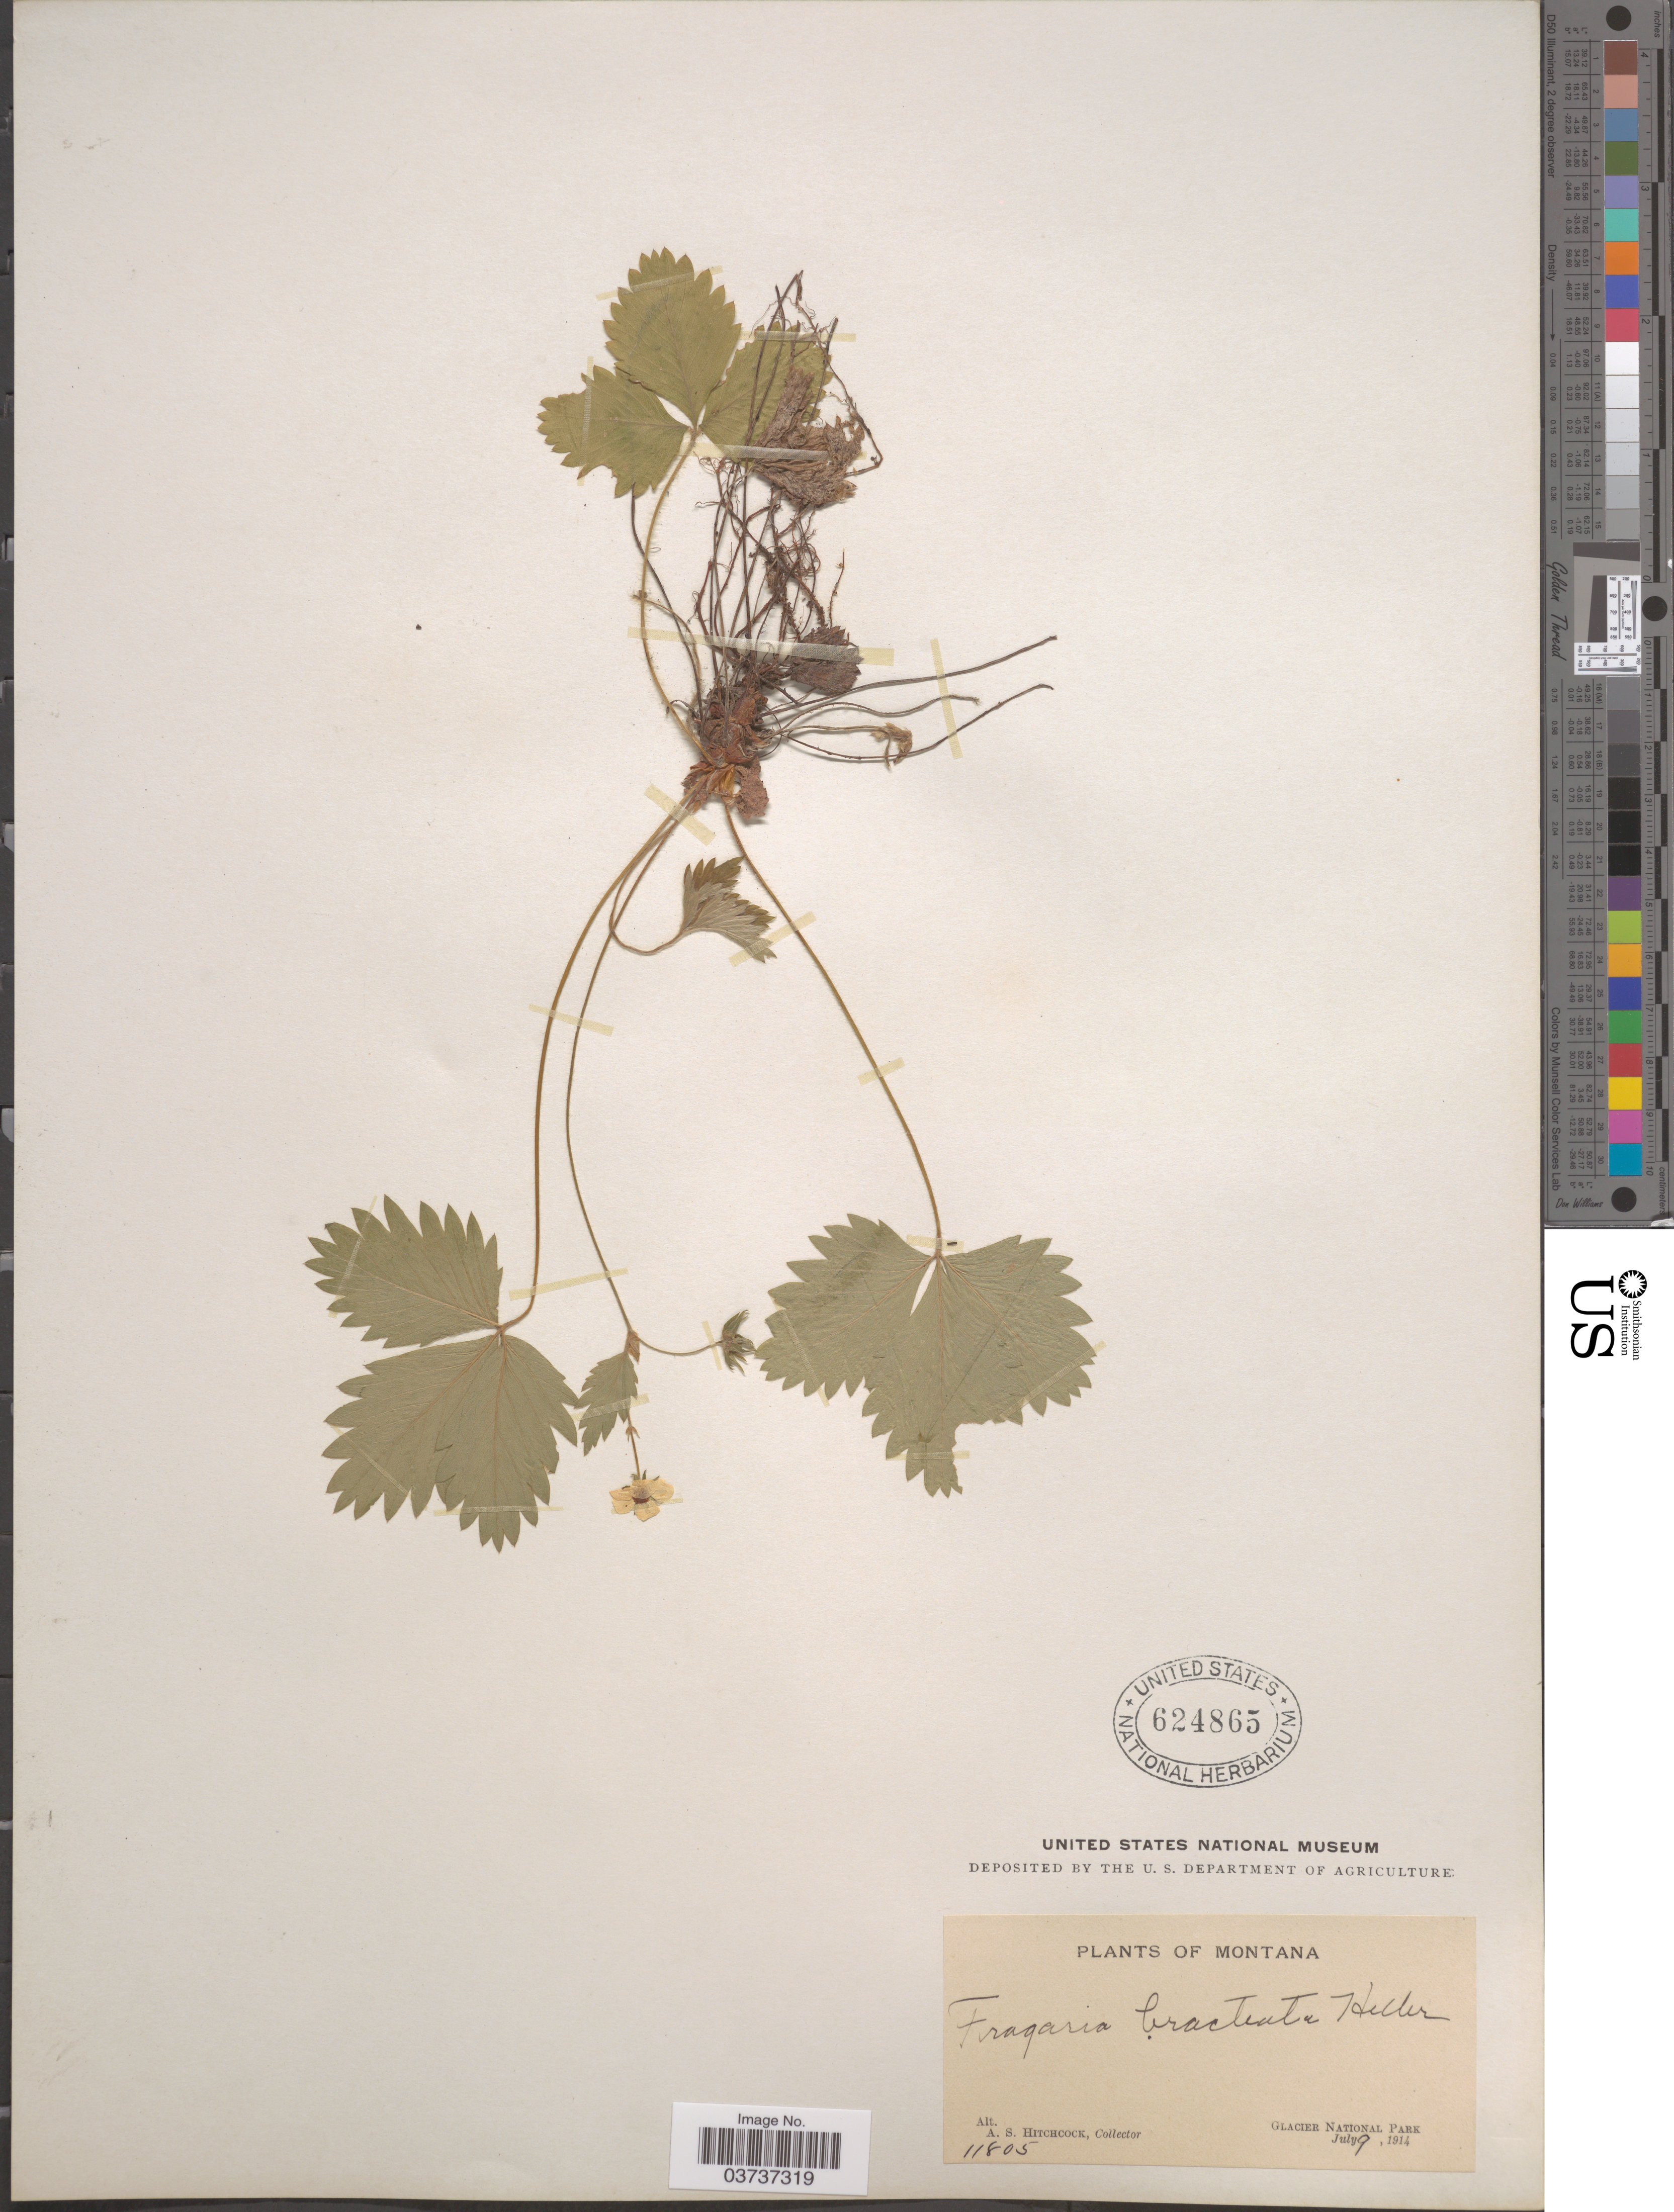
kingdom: Plantae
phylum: Tracheophyta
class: Magnoliopsida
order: Rosales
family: Rosaceae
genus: Fragaria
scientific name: Fragaria vesca subsp. bracteata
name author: L.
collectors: A. S. Hitchcock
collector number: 11805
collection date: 1914-07-09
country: United States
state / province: Montana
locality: Glacier National Park.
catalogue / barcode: US 624865